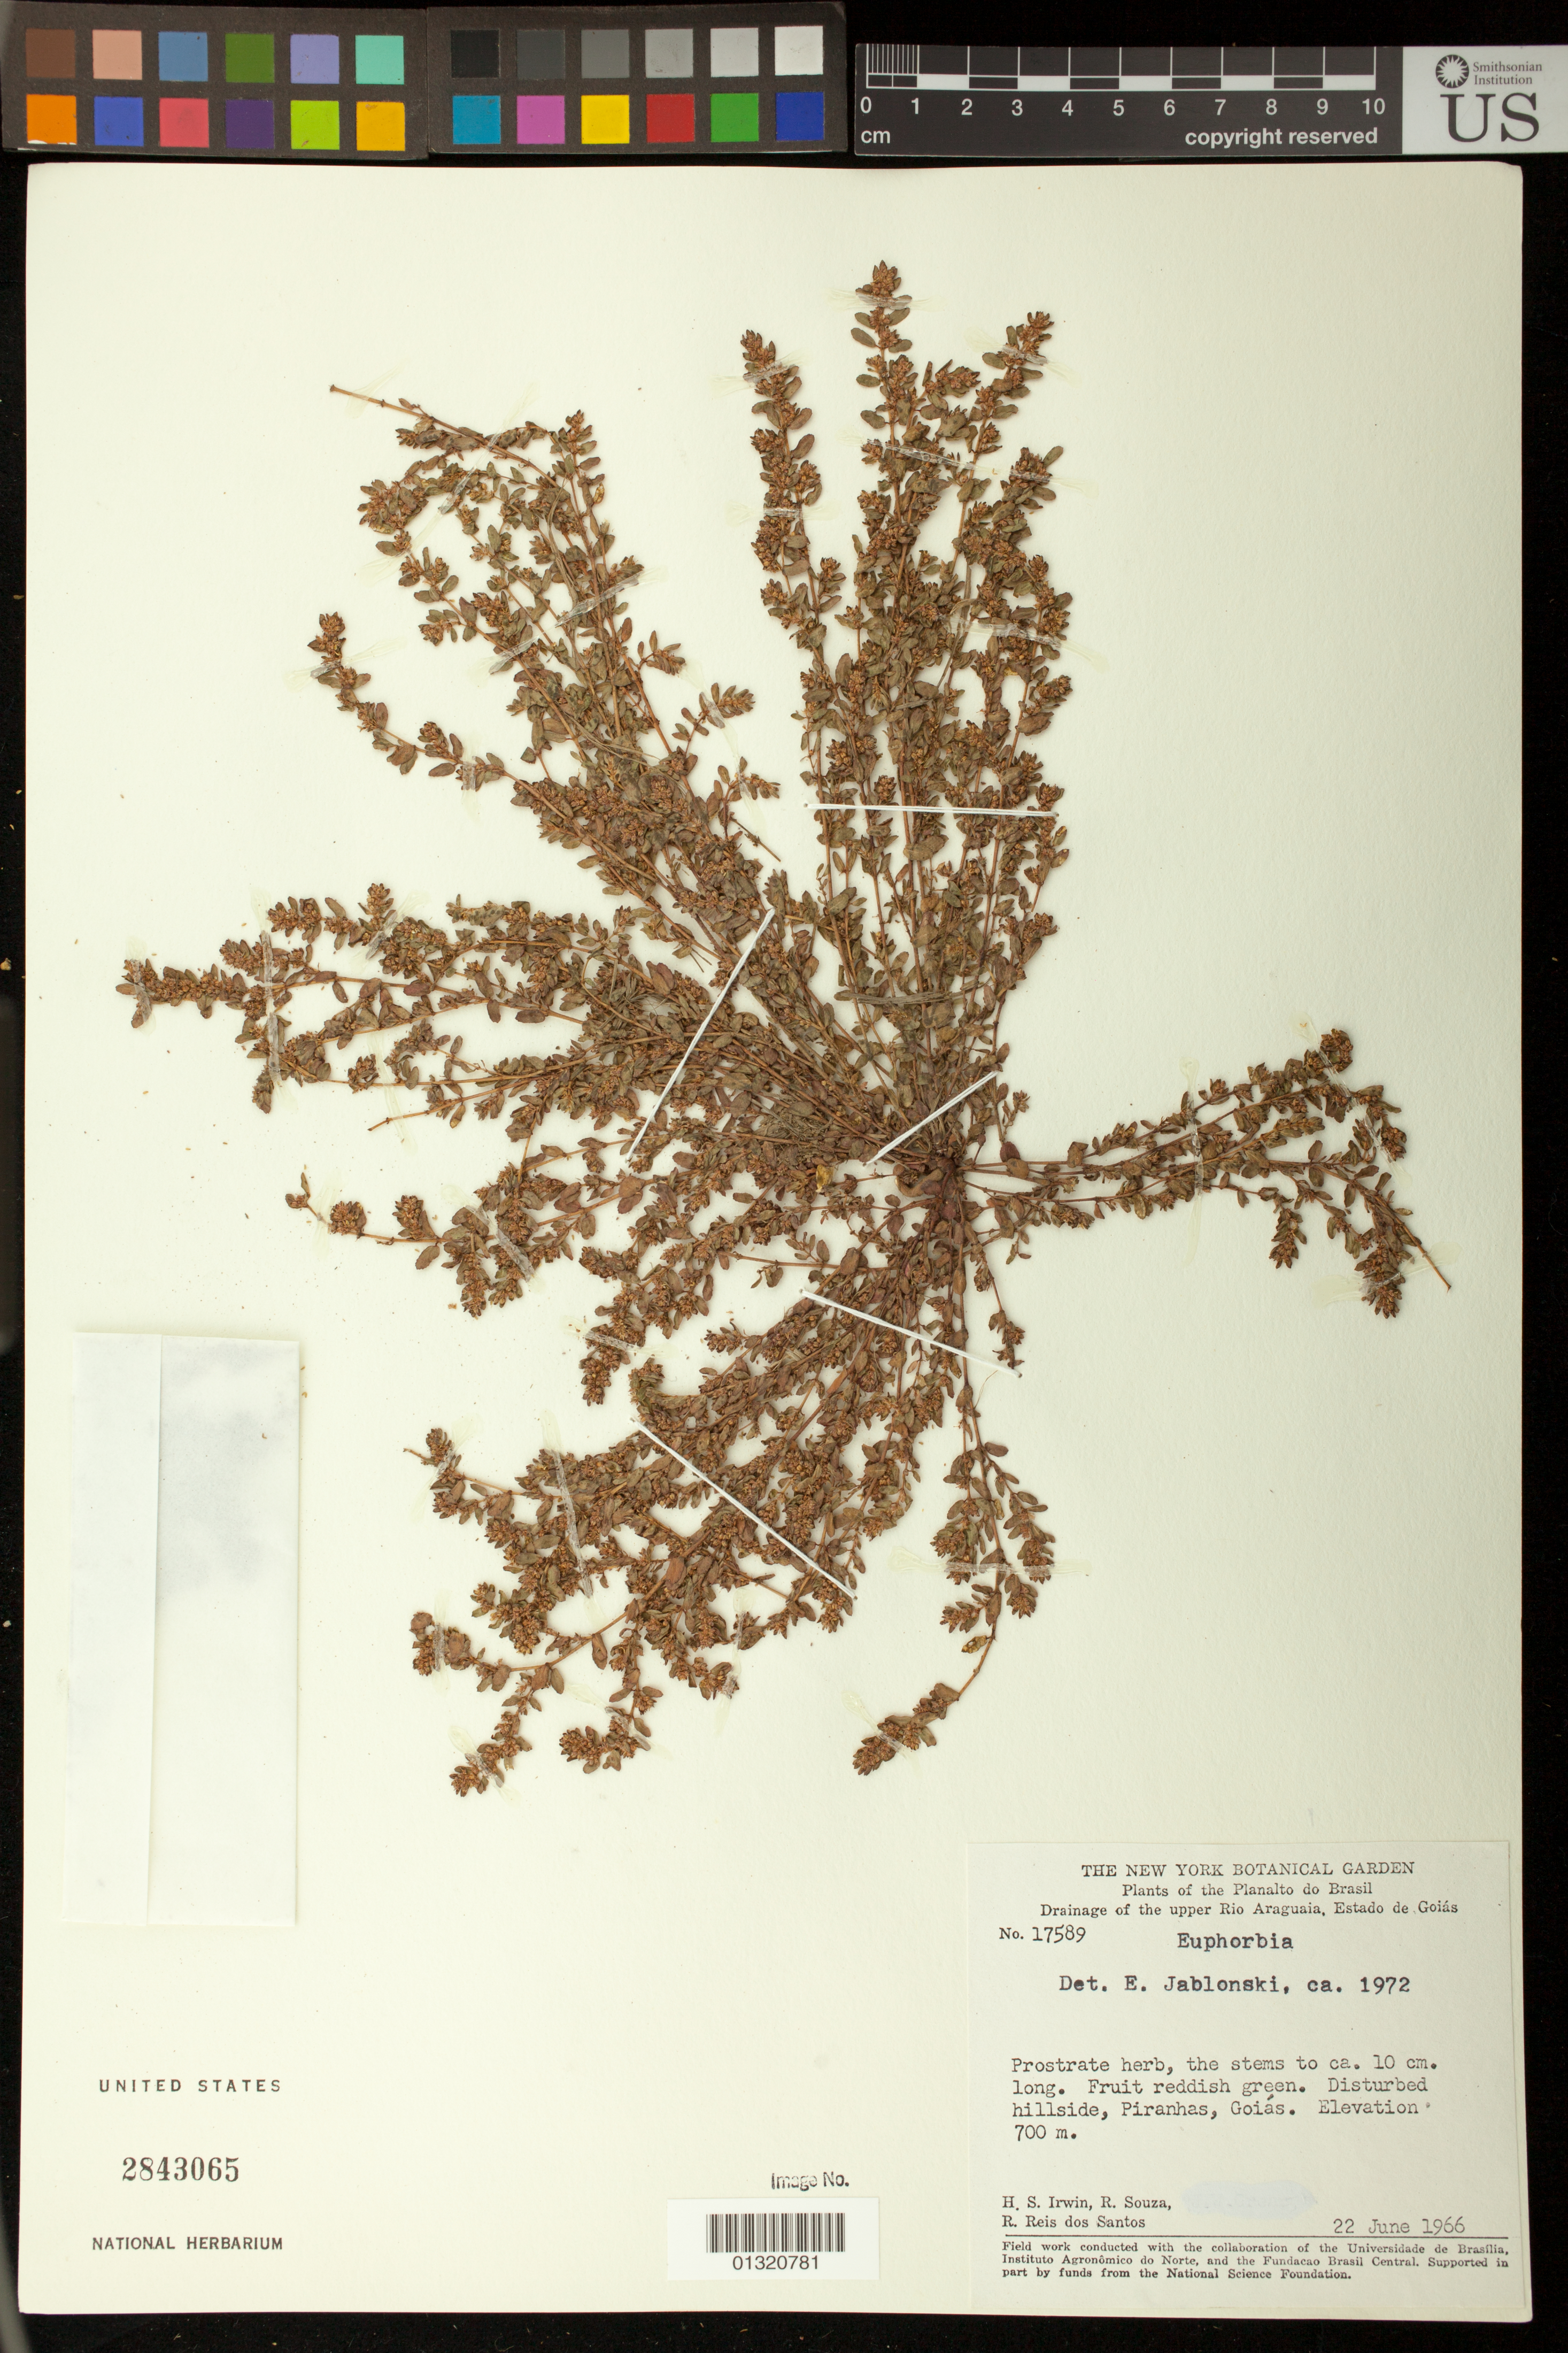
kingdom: Plantae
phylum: Tracheophyta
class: Magnoliopsida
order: Malpighiales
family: Euphorbiaceae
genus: Euphorbia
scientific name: Euphorbia sp.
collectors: H. Irwin, R. Souza & R. Reis dos Santos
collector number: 17589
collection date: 1966-06-22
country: Brazil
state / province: Goiás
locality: Piranhas, Goiás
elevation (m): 700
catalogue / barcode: US 2843065